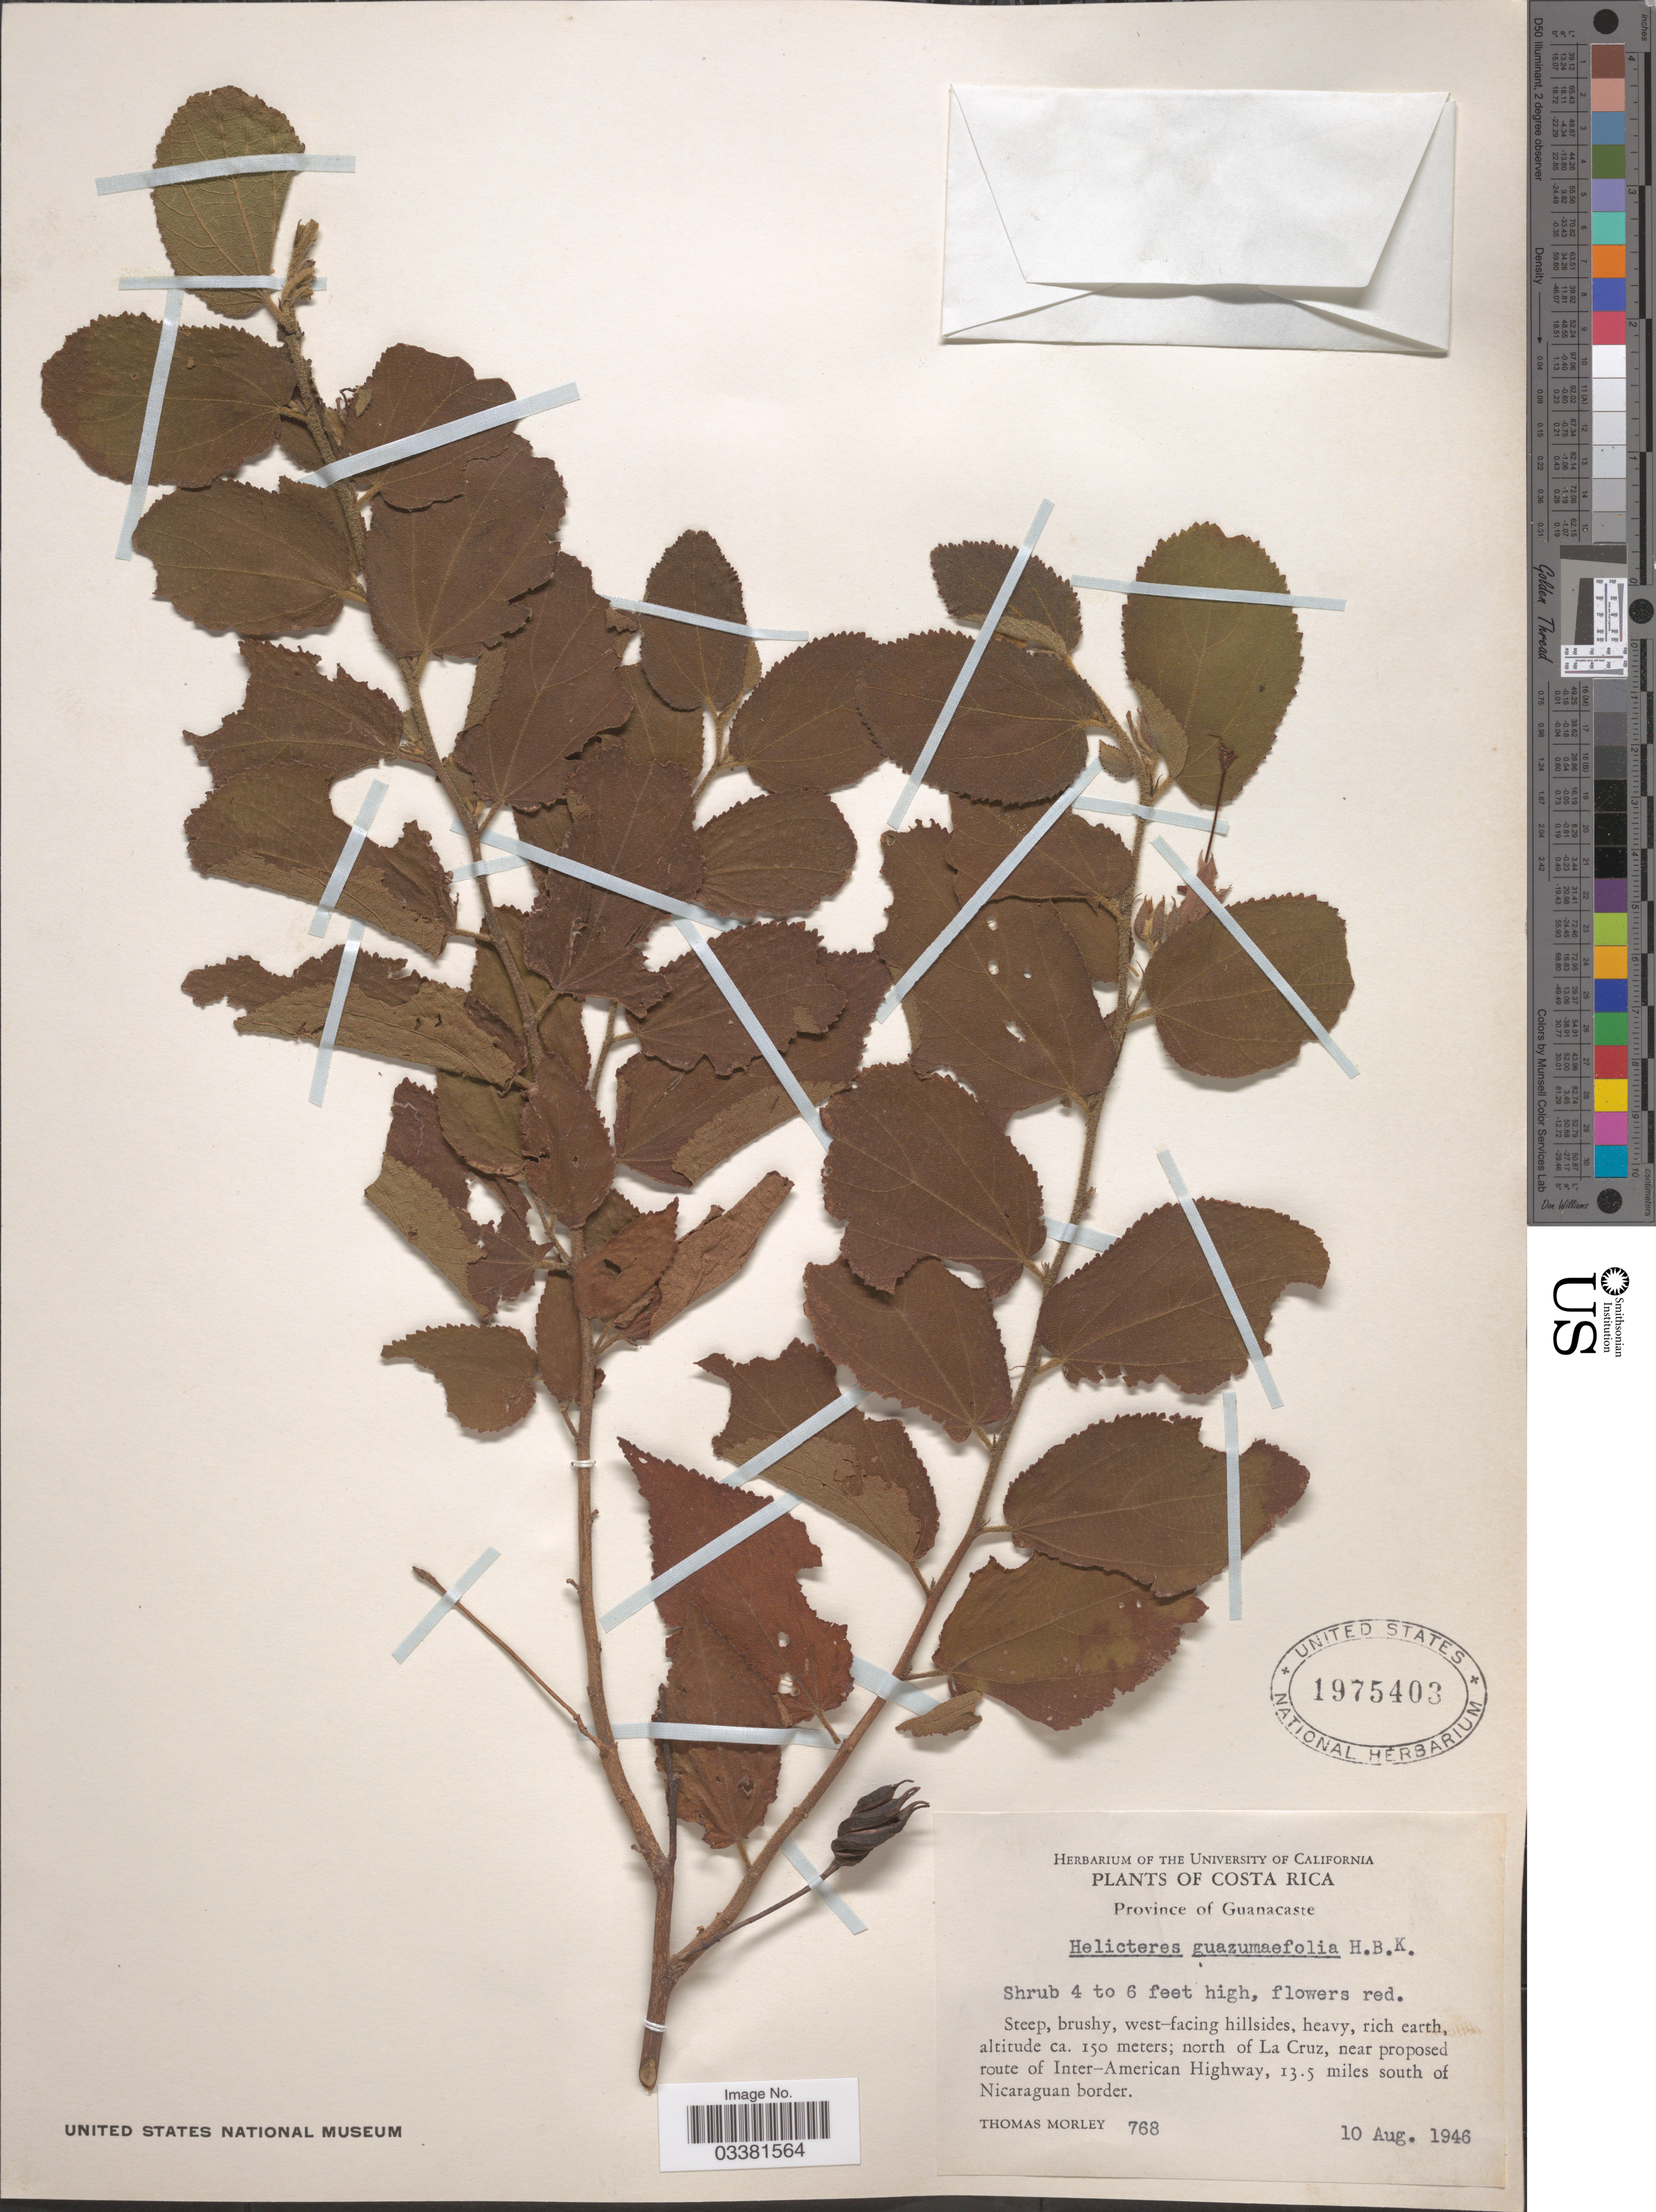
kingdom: Plantae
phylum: Tracheophyta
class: Magnoliopsida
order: Malvales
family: Malvaceae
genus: Helicteres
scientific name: Helicteres guazumifolia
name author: Kunth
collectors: T. Morley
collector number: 768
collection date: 1946-08-10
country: Costa Rica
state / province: Guanacaste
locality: Steep, brushy, west-facing hillsides, heavy, rich earth, north of La Cruz, near proposed route of Inter-American Highway, 13.5 miles south of Nicaraguan border.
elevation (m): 150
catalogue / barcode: US 1975403